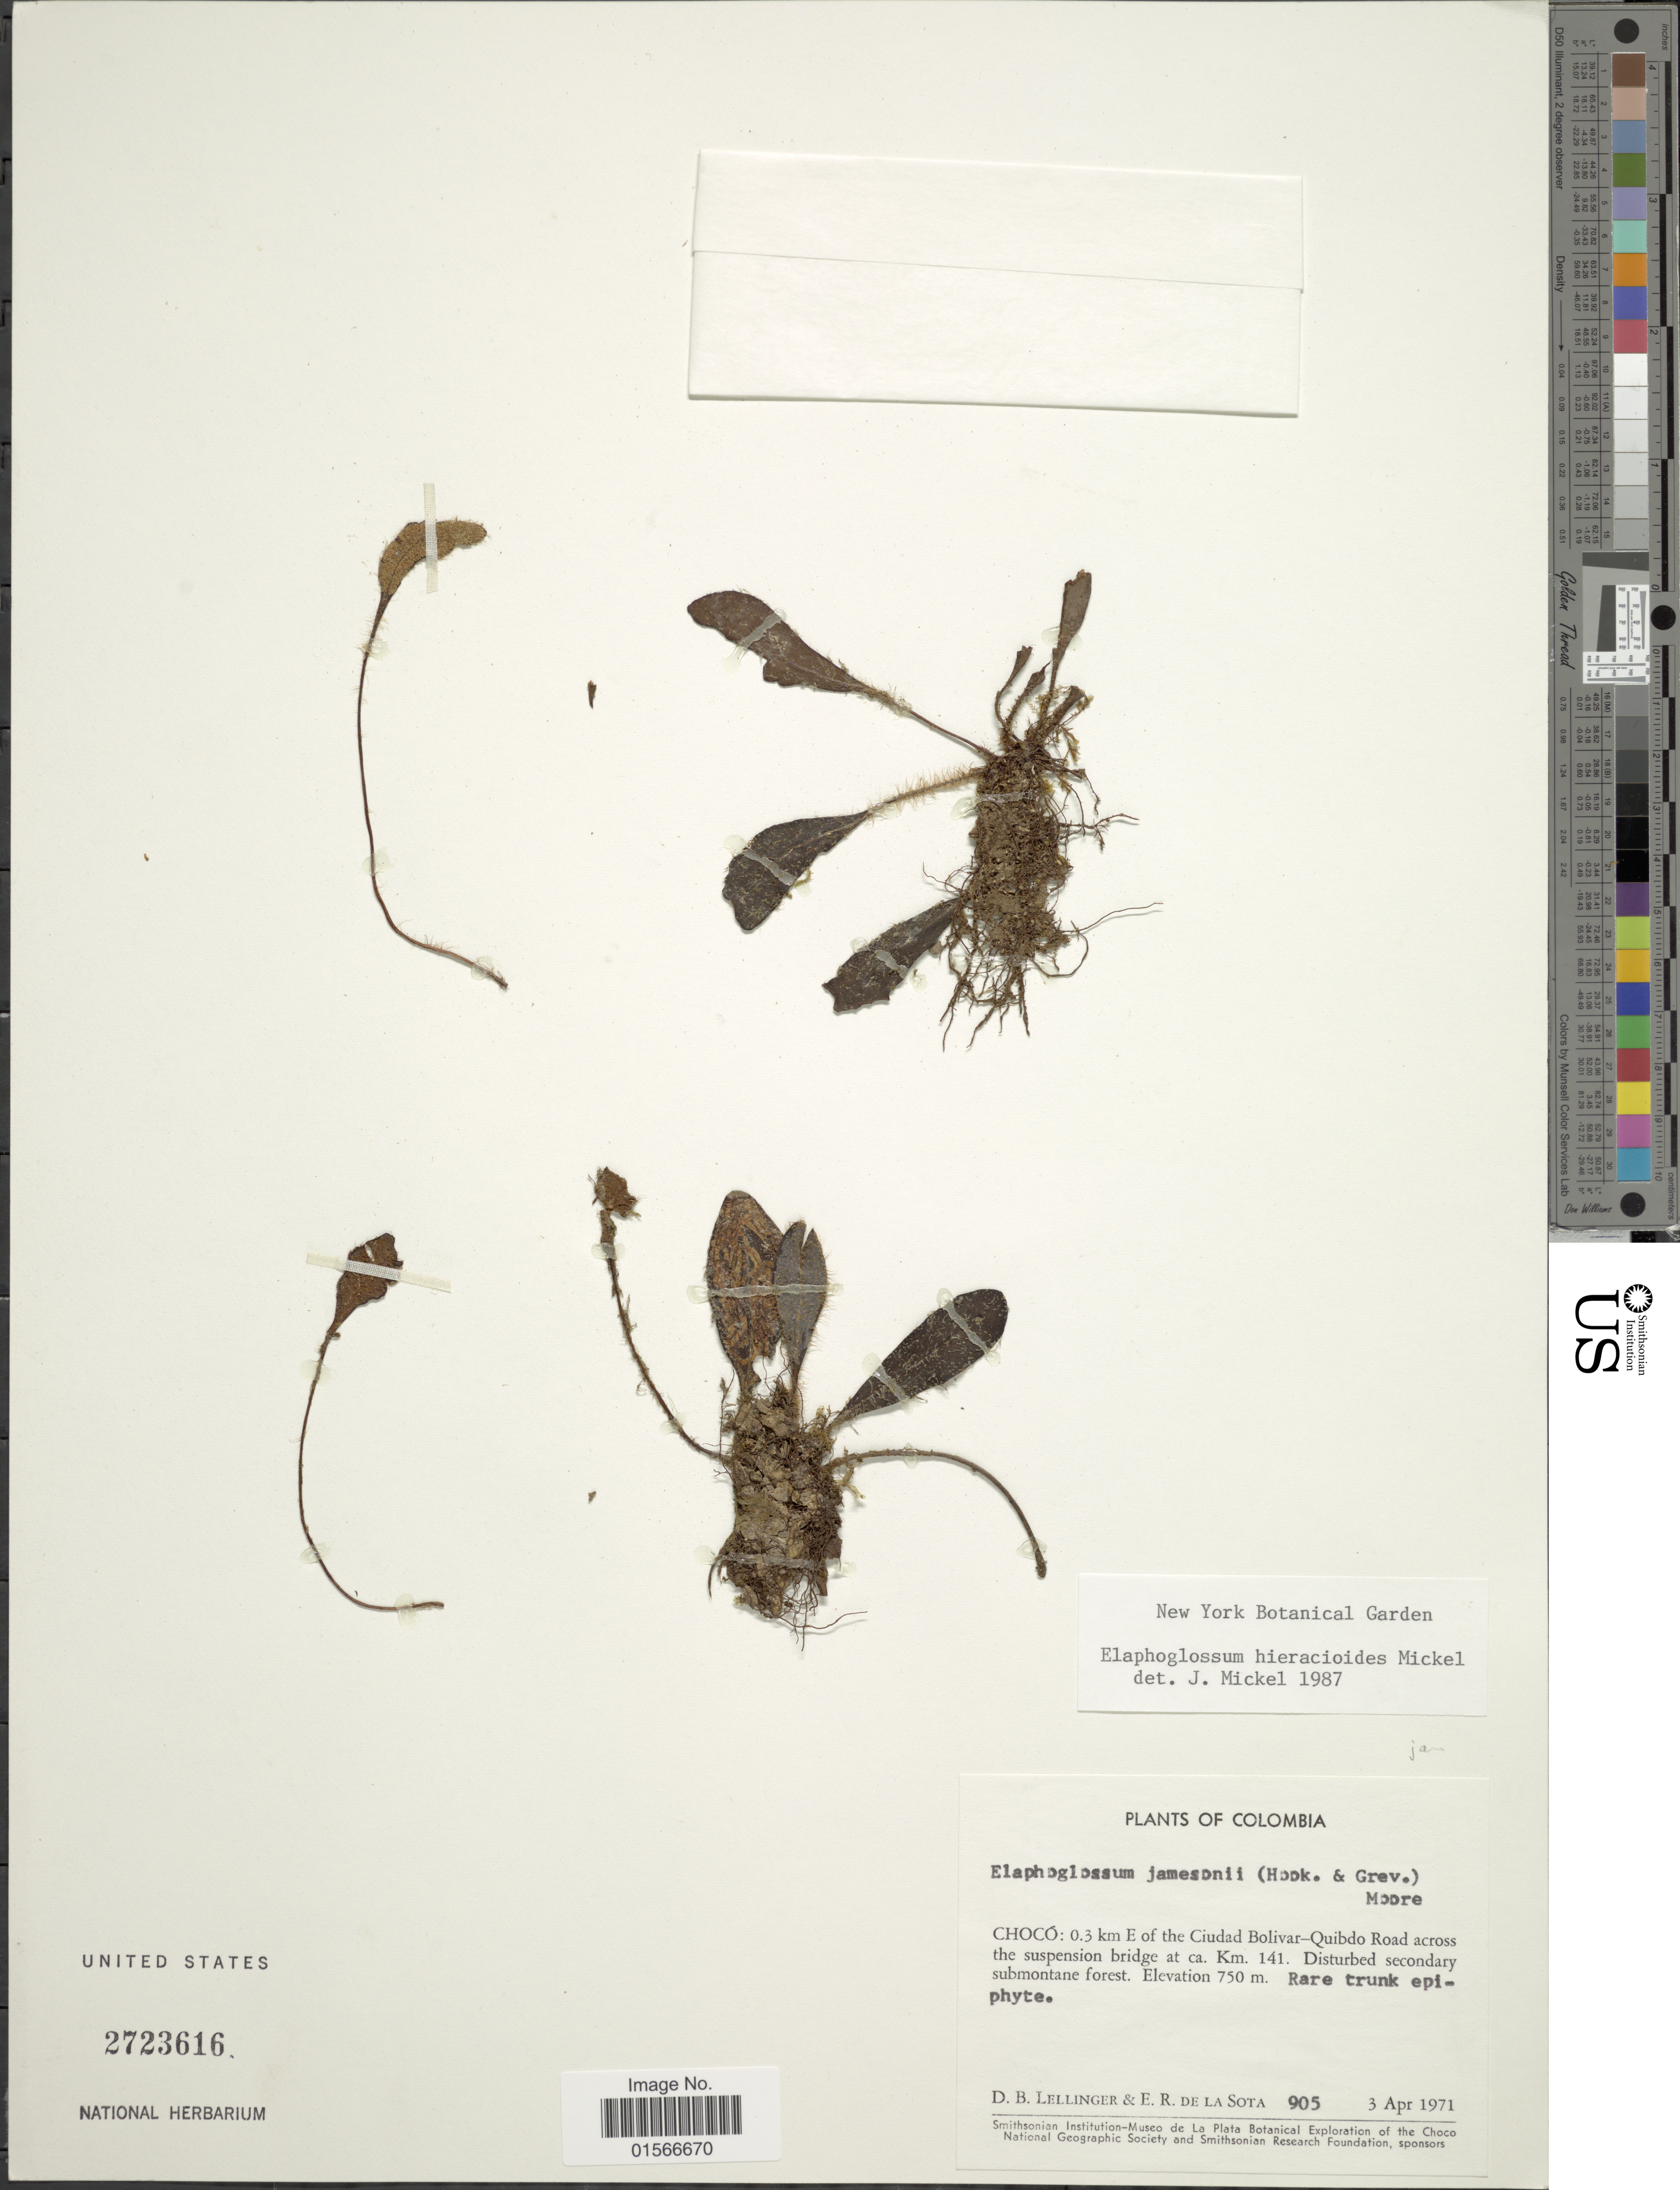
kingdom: Plantae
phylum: Tracheophyta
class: Polypodiopsida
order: Polypodiales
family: Dryopteridaceae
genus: Elaphoglossum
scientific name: Elaphoglossum hieracioides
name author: Mickel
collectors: D. B. Lellinger & E. R. de la Sota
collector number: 905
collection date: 1971-04-03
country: Colombia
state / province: Chocó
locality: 0.3 km E of the Ciudad Bolivar-Quibdo. Road across the suspension bridge at ca. Km 141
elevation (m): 750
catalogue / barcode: US 2723616